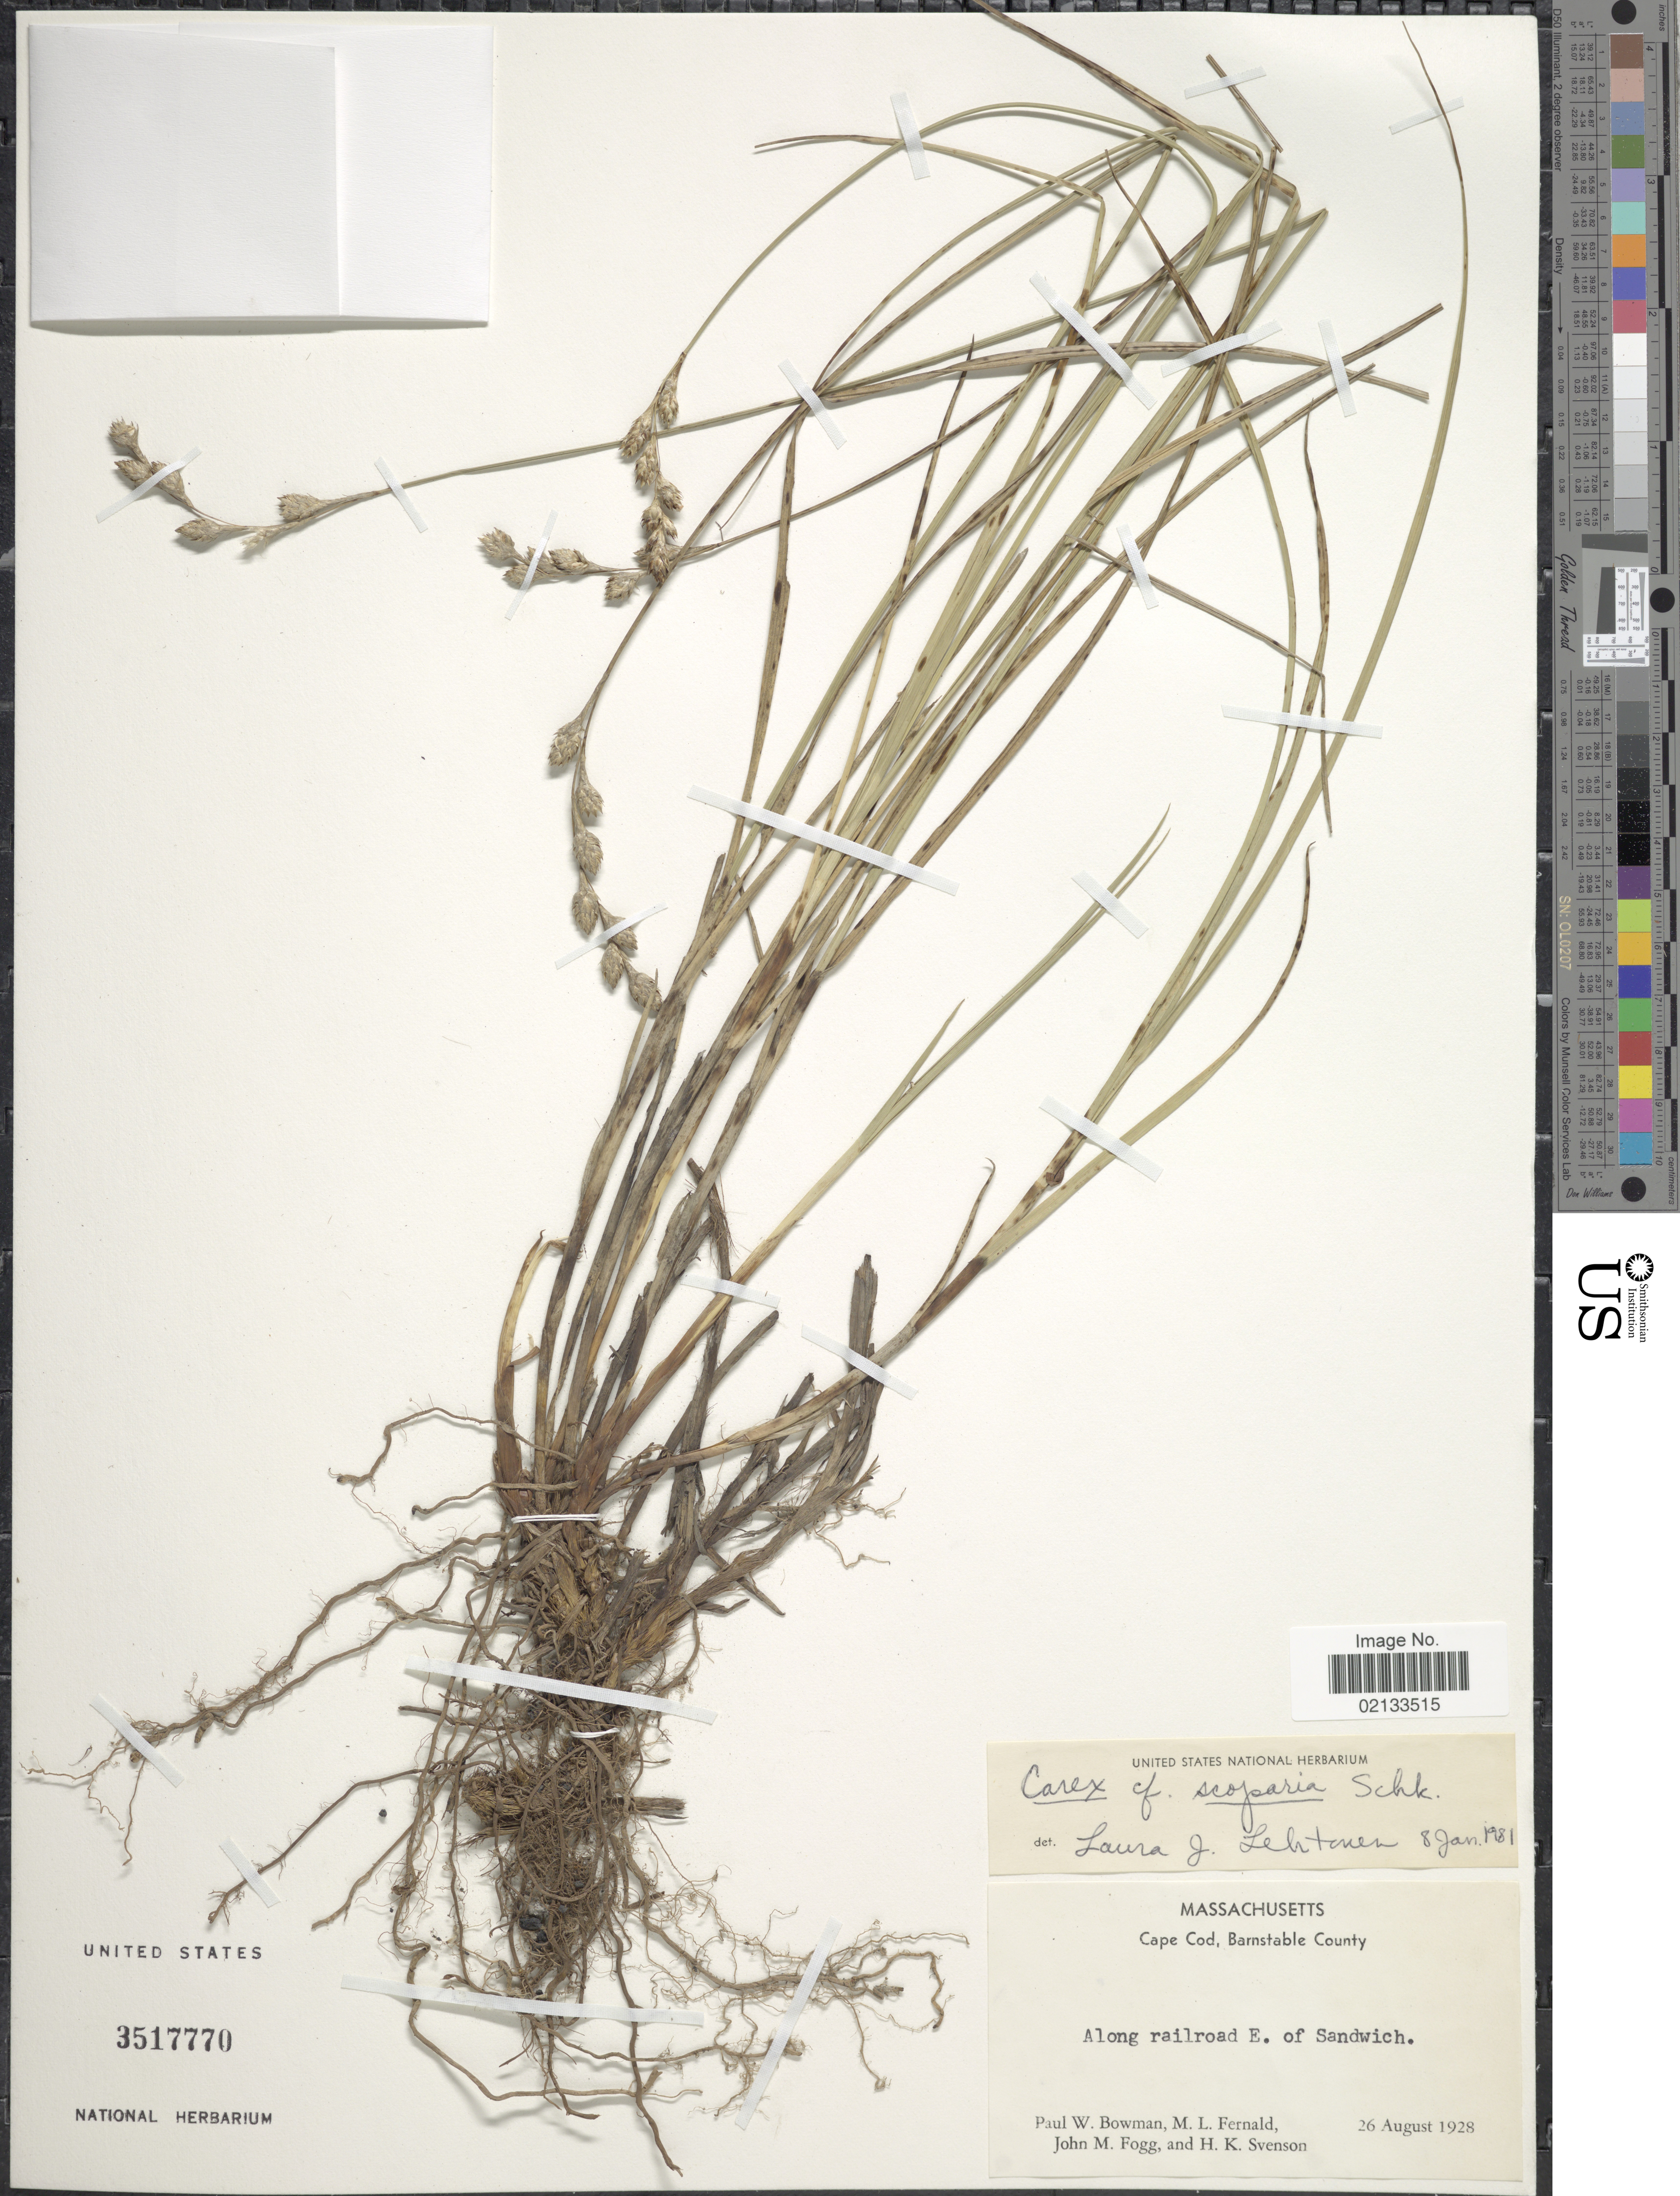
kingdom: Plantae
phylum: Tracheophyta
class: Liliopsida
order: Poales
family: Cyperaceae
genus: Carex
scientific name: Carex scoparia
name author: Schkuhr ex Willd.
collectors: P. Bowman, M. L. Fernald, J. Fogg & H. K. Svenson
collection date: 1928-08-26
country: United States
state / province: Massachusetts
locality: Cape Cod, Barnstable County, Along railroad E of Sandwich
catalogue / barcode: US 3517770